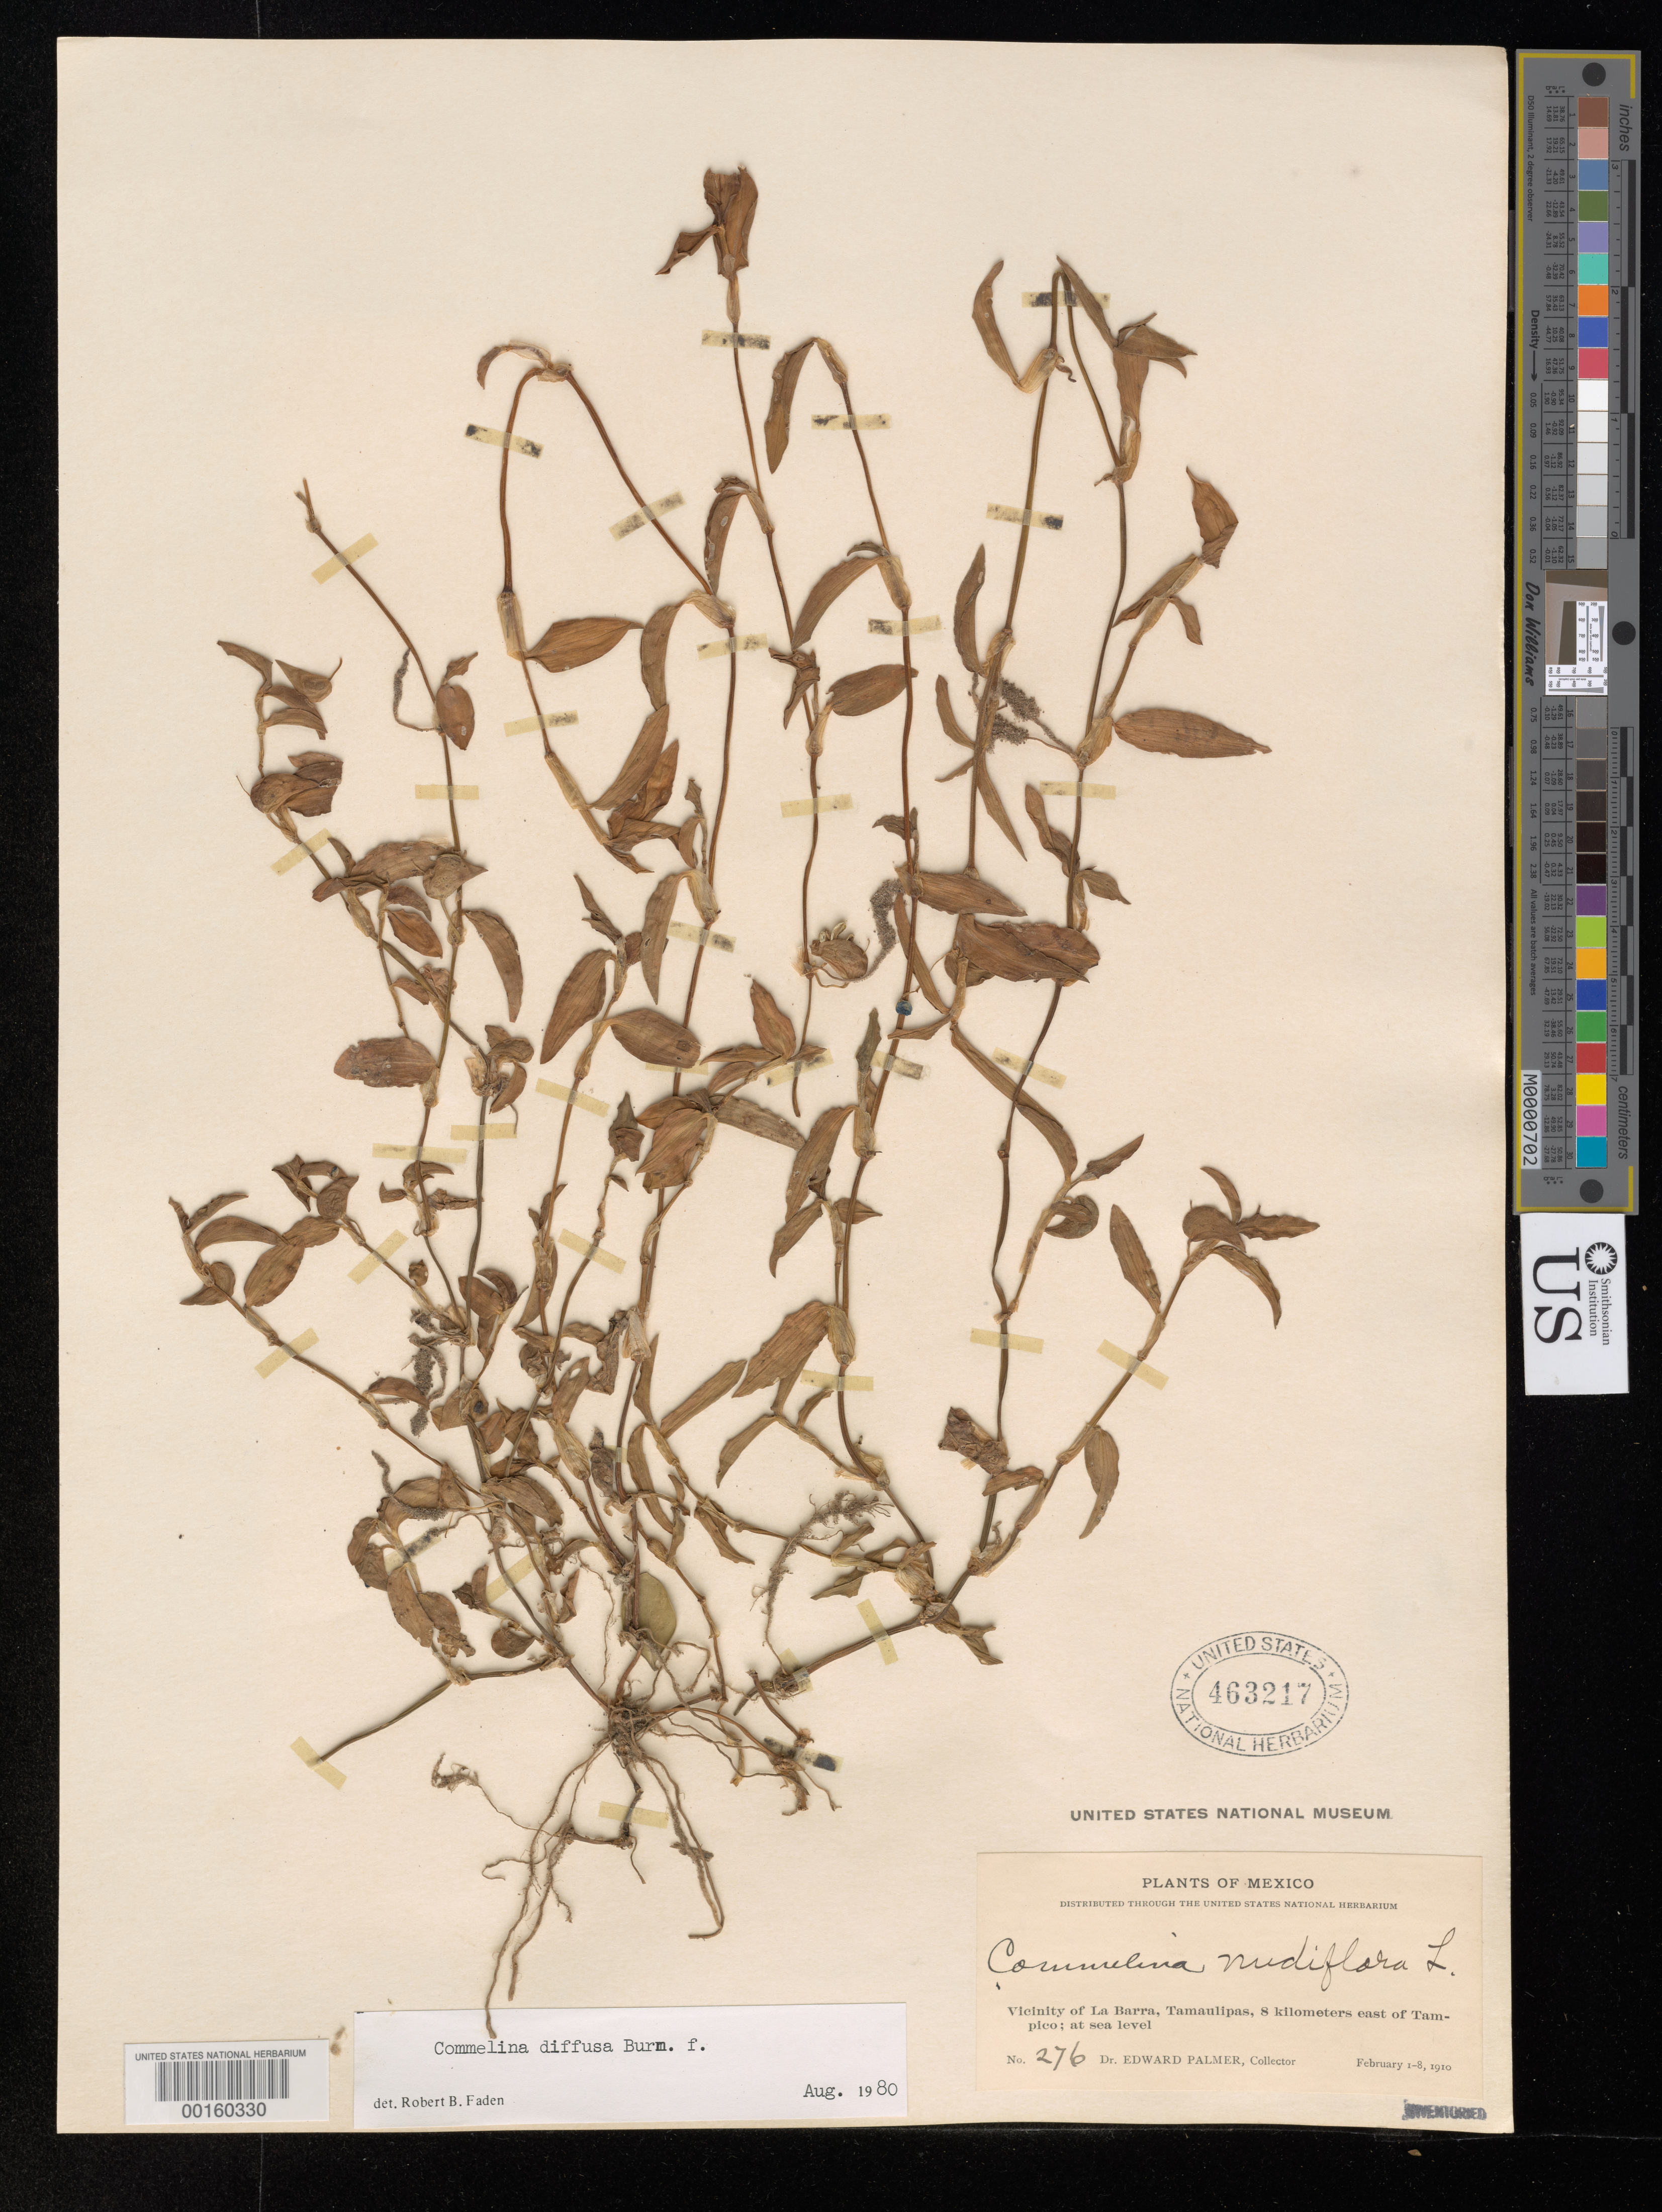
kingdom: Plantae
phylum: Tracheophyta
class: Liliopsida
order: Commelinales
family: Commelinaceae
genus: Commelina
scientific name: Commelina diffusa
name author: Burm. f.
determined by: Faden, Robert B., (US), Smithsonian Institution - National Museum of Natural History (UNITED STATES)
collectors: E. Palmer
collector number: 276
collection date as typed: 01 Feb 1910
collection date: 1910-02-01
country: Mexico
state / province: Tamaulipas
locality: La barra; east of tampico at sea level.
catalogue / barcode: US 463217